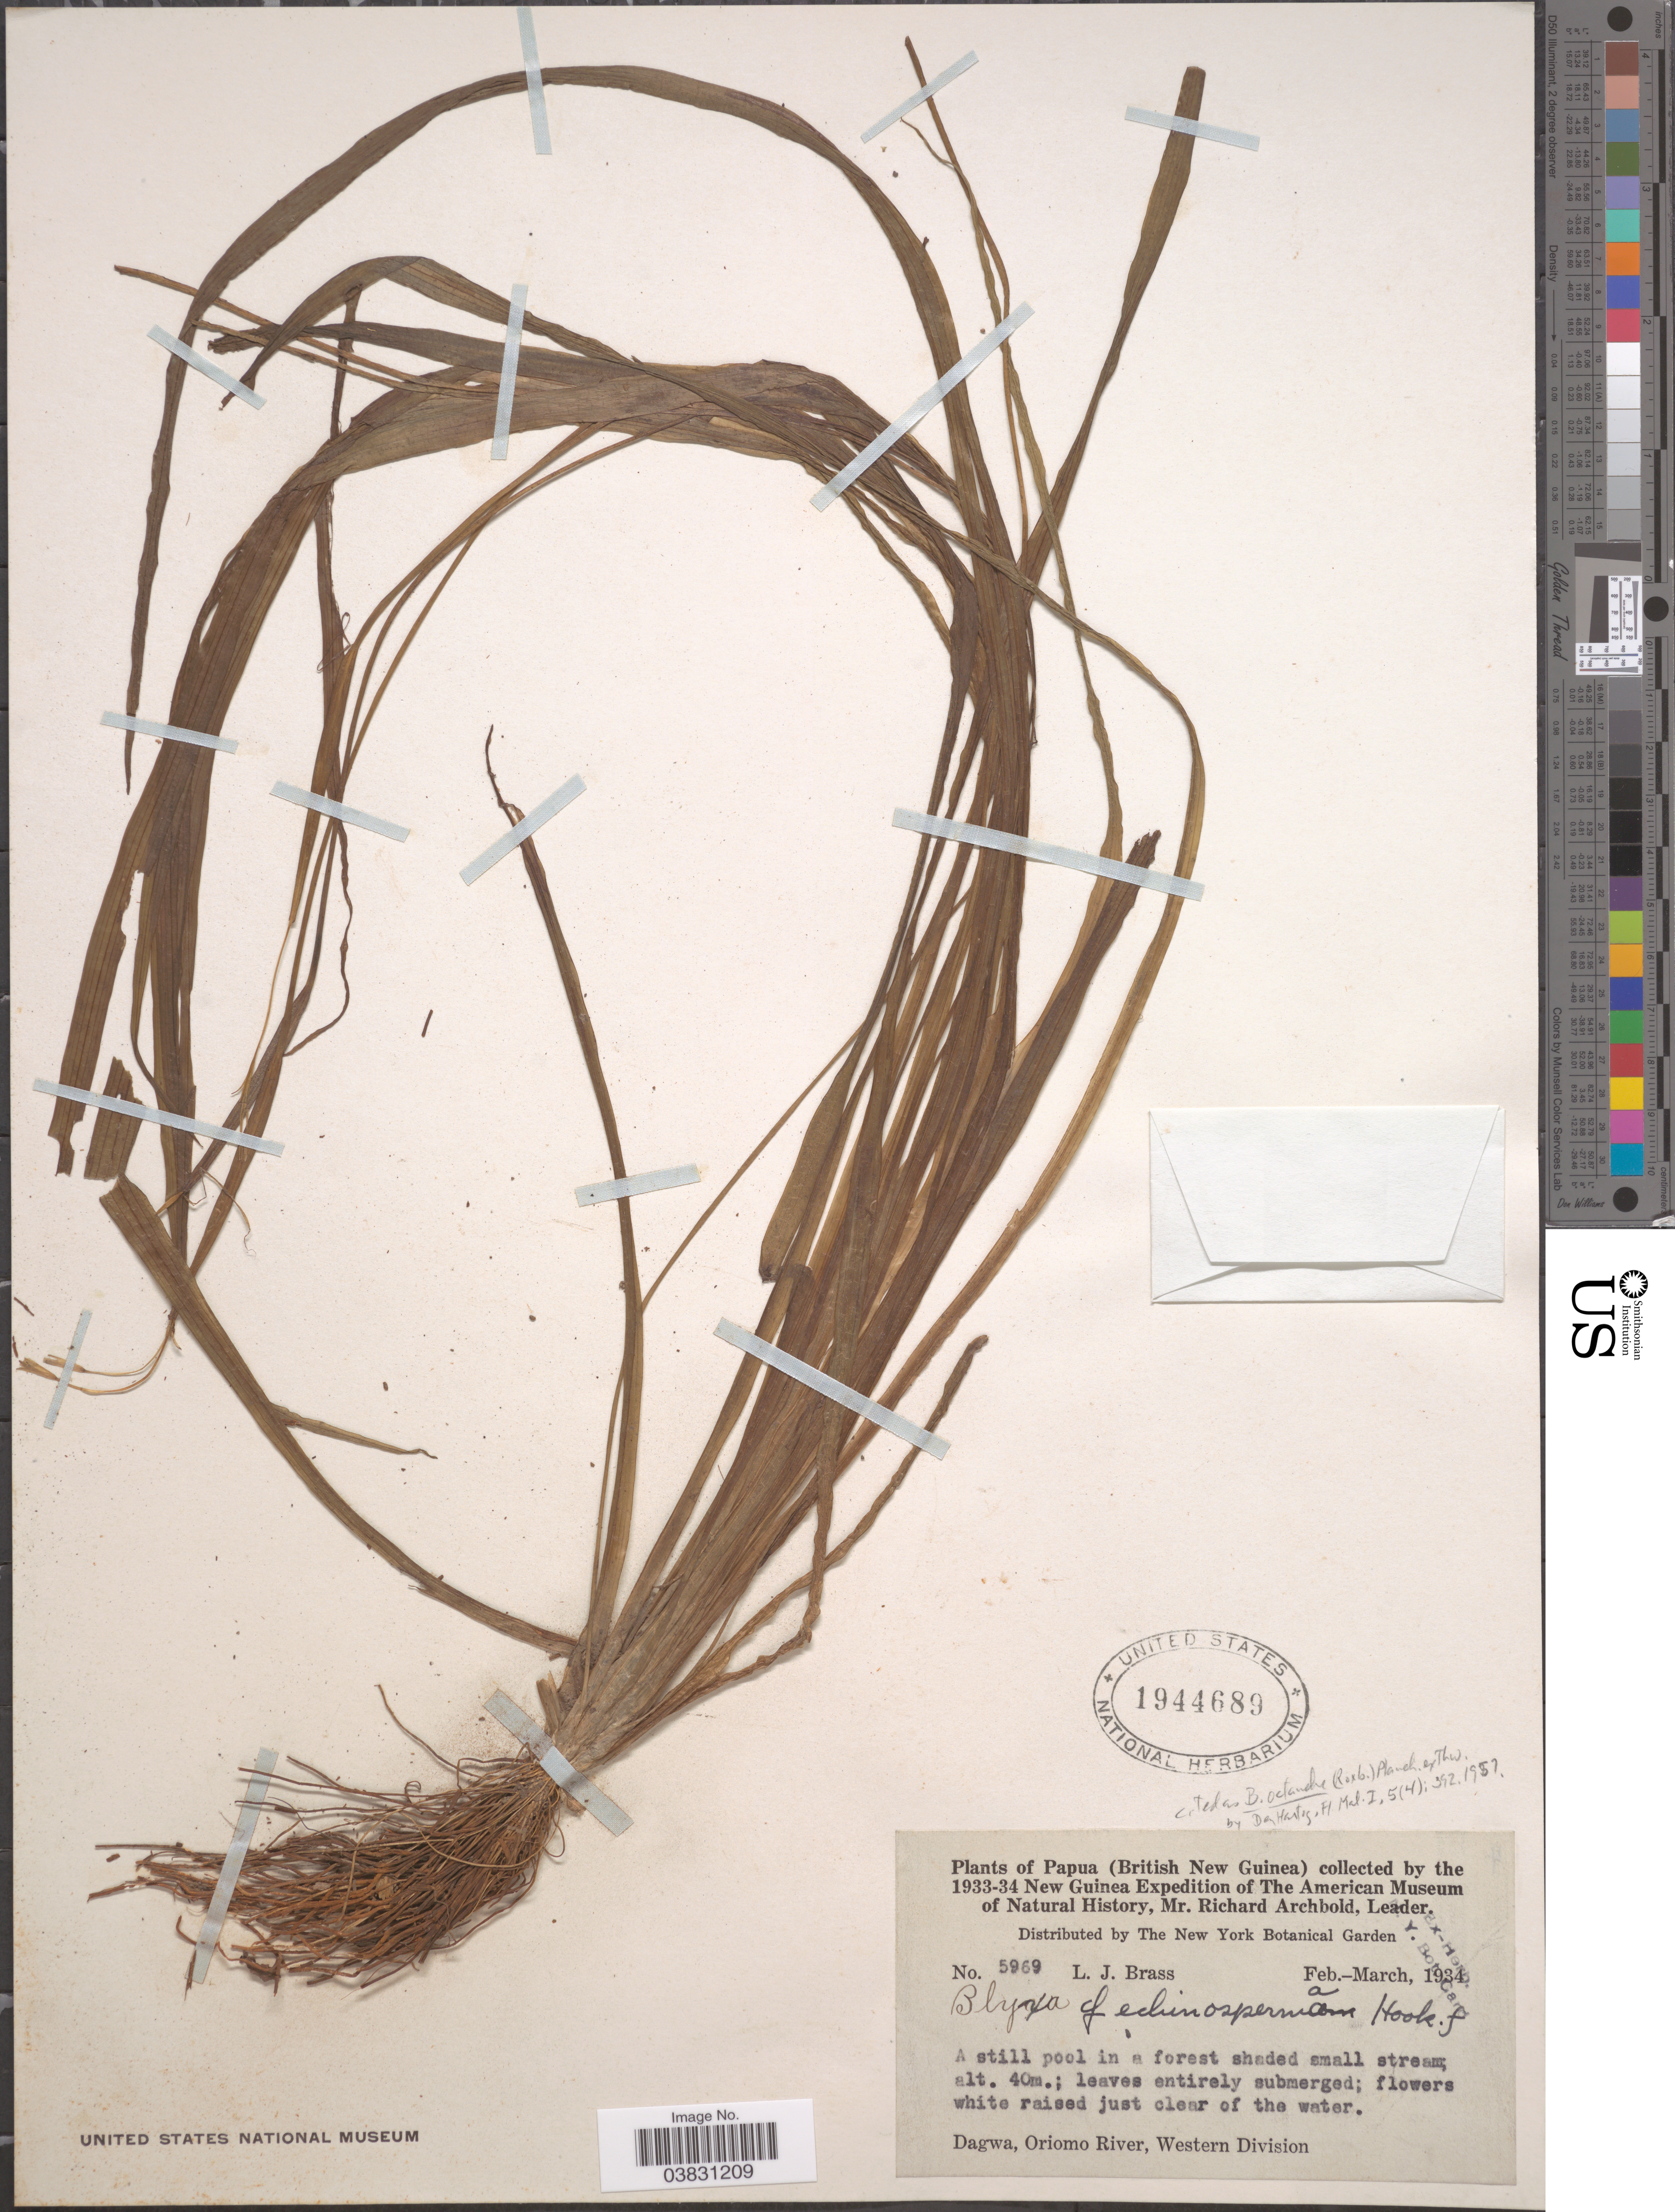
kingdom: Plantae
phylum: Tracheophyta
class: Liliopsida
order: Alismatales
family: Hydrocharitaceae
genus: Blyxa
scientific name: Blyxa octandra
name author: (Roxb.) Planch. ex Thwaites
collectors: L. J. Brass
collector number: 5969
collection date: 1934-02/1934-03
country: Papua New Guinea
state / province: Manus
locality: Papua (British New Guinea). Dagwa, Oriomo River, Western Division.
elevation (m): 40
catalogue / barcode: US 1944689